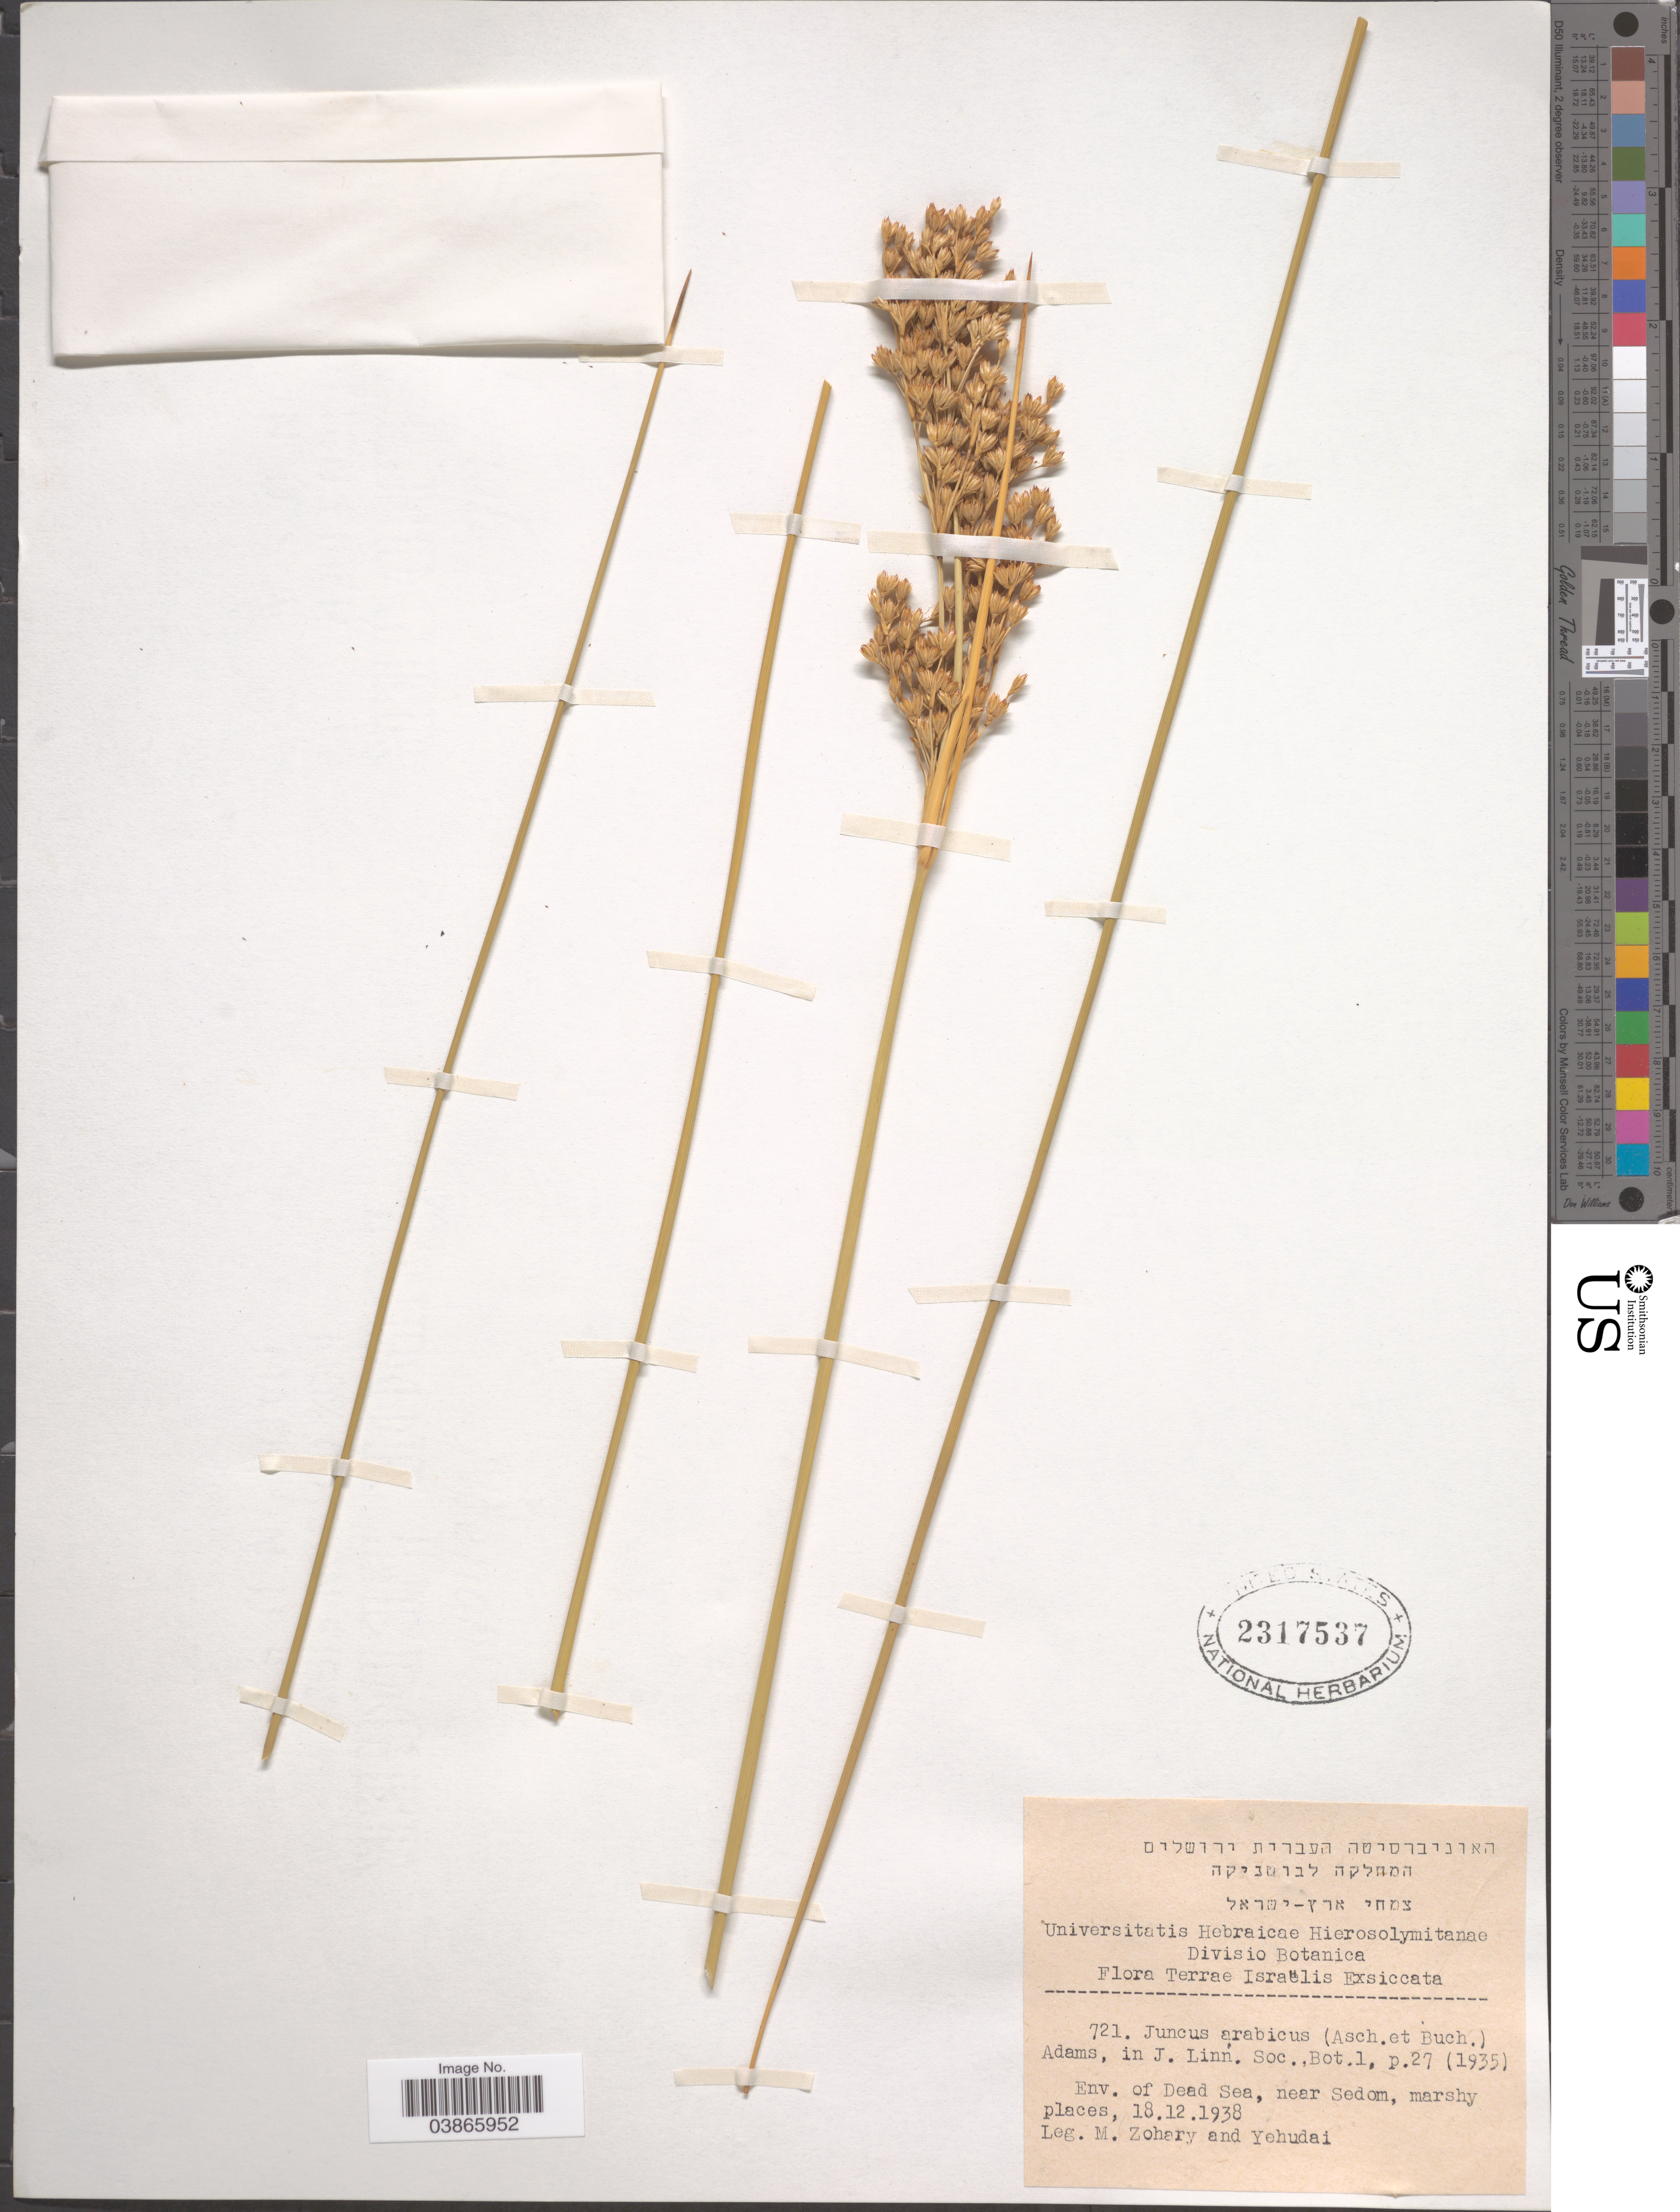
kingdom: Plantae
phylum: Tracheophyta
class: Liliopsida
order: Poales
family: Juncaceae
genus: Juncus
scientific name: Juncus arabicus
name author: (Asch. & Buchenau) Adamson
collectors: M. Zohary & Yehudai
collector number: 721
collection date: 1938-12-18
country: Israel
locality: Terrae Israëlis. Env. of Dead Sea, near Sedom, marshy places.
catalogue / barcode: US 2317537